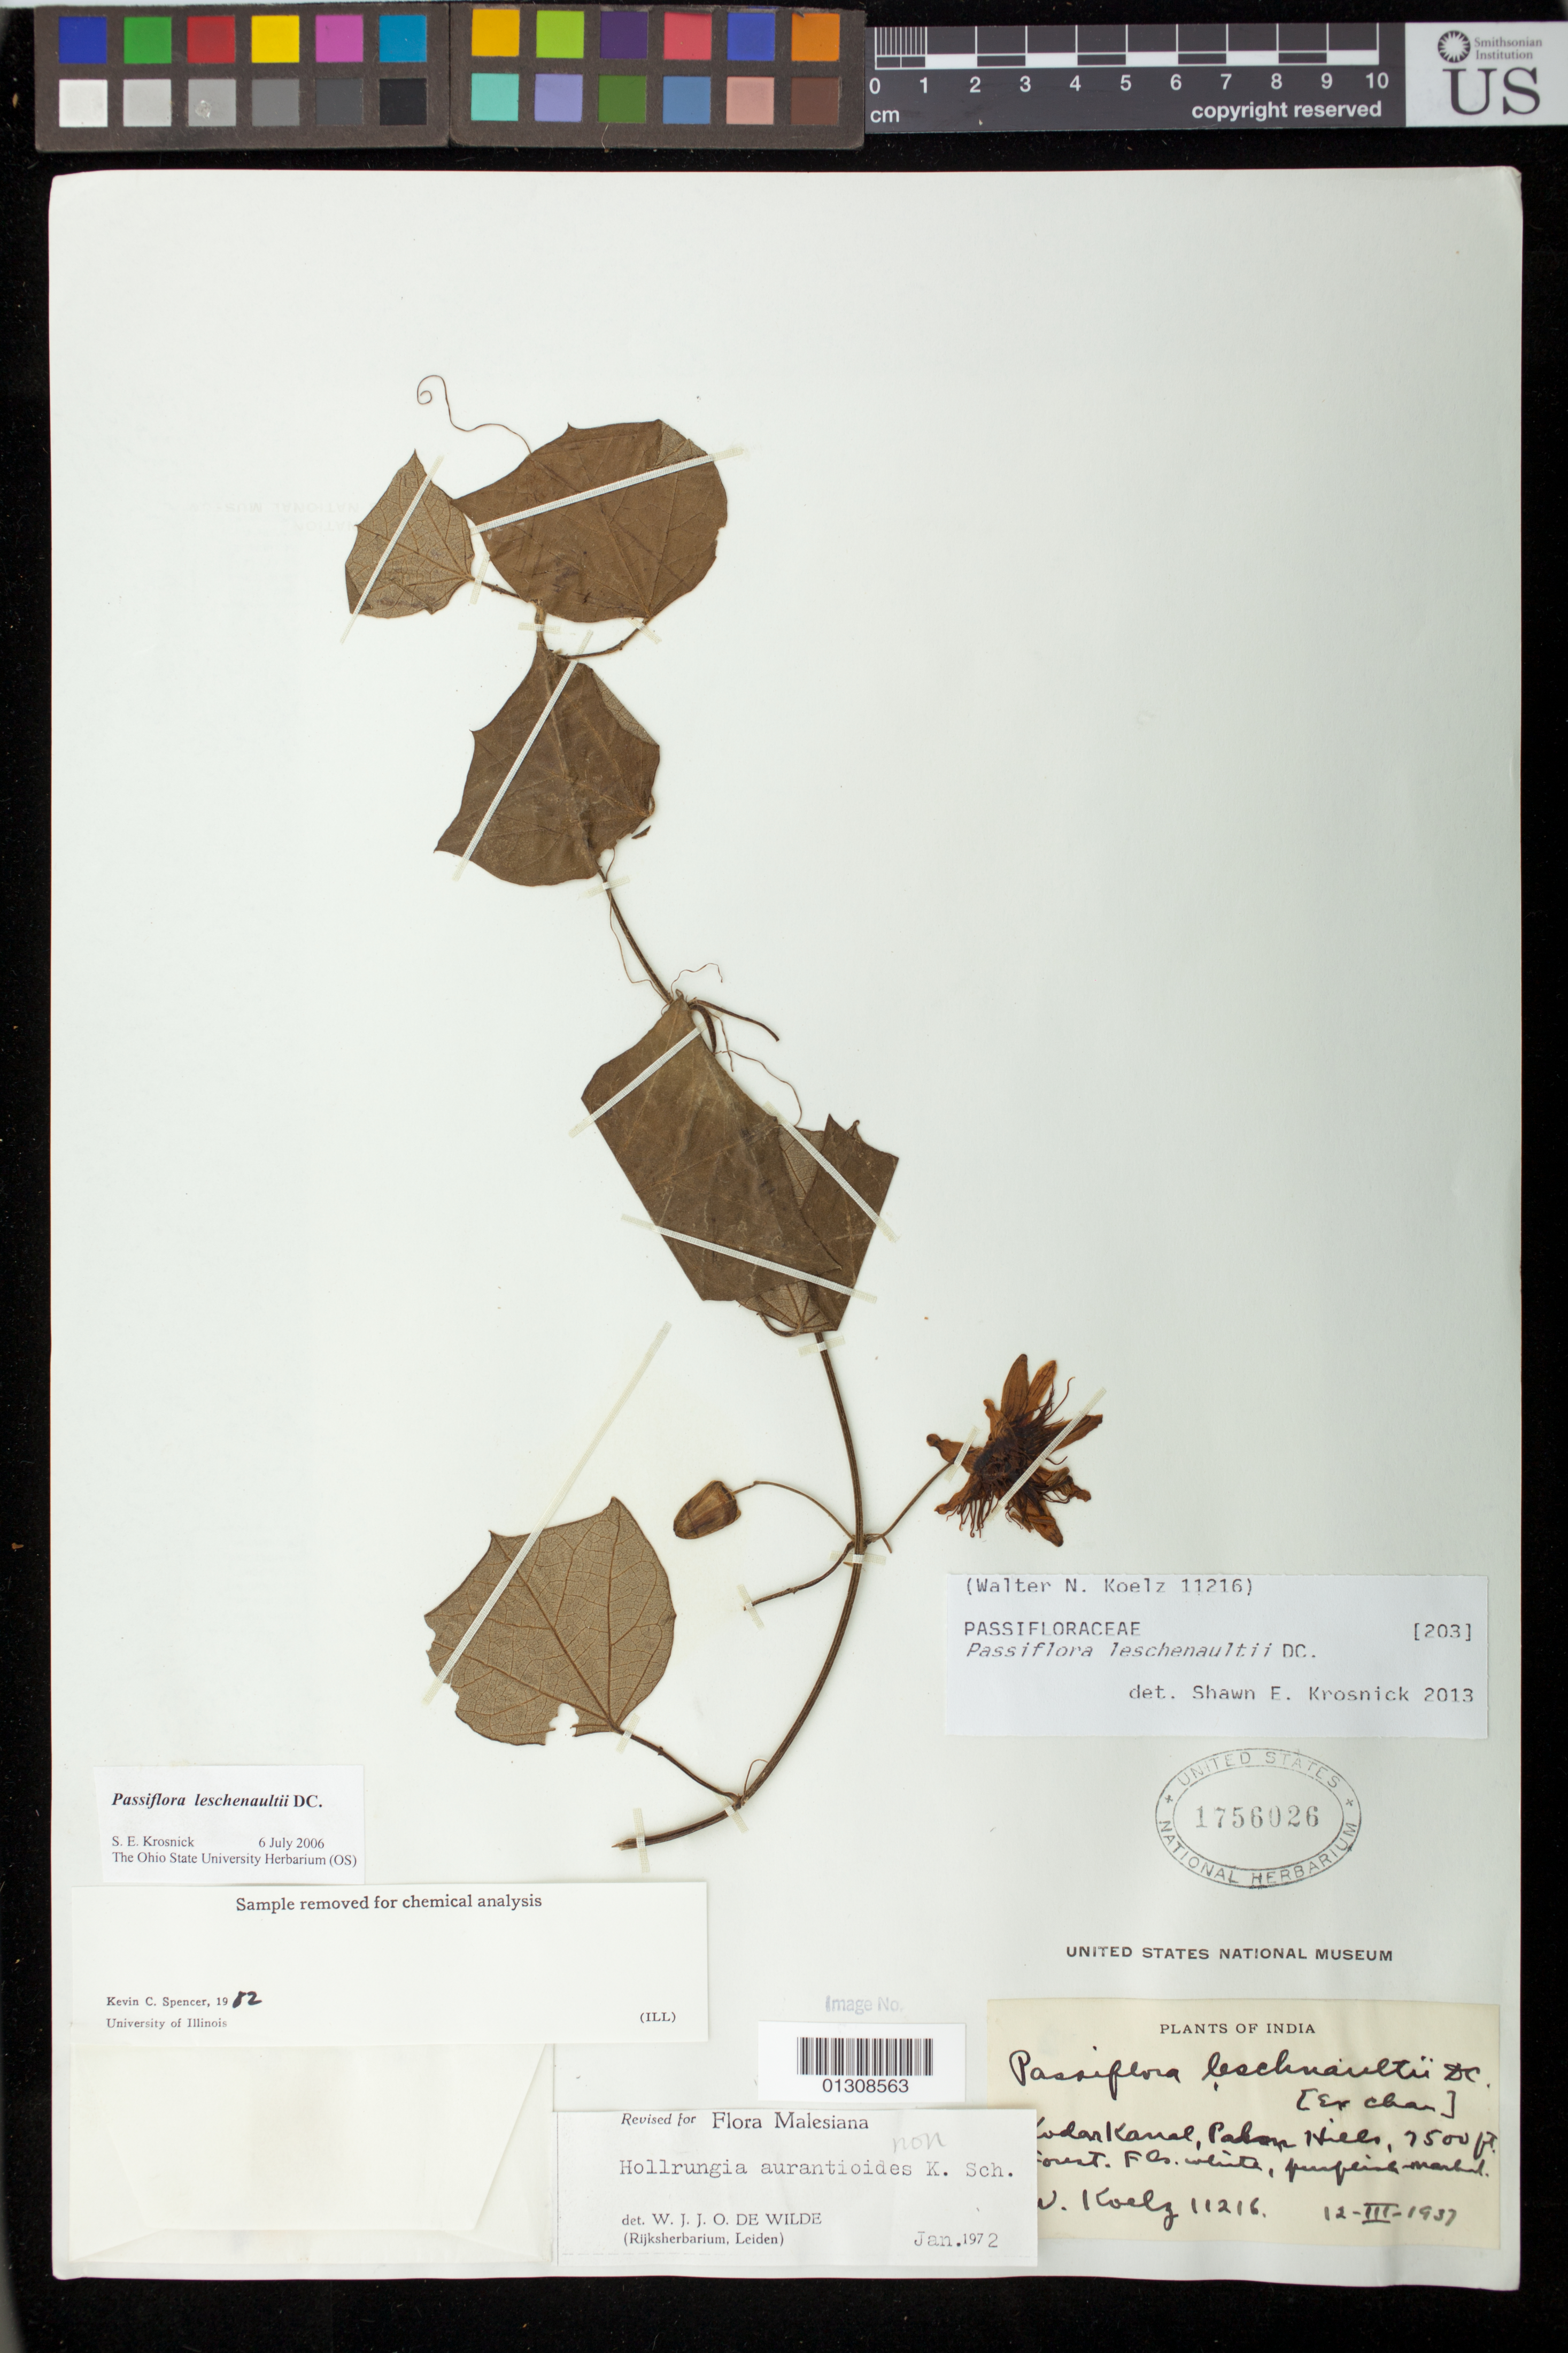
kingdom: Plantae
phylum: Tracheophyta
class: Magnoliopsida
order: Malpighiales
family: Passifloraceae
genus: Passiflora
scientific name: Passiflora leschenaultii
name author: DC.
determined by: Krosnick, S. E., (OS), Ohio State University Herbarium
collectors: W. N. Koelz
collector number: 11216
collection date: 1937-03-12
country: India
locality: Kudar Kanal, Padan Hills.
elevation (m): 2286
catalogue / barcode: US 1756026